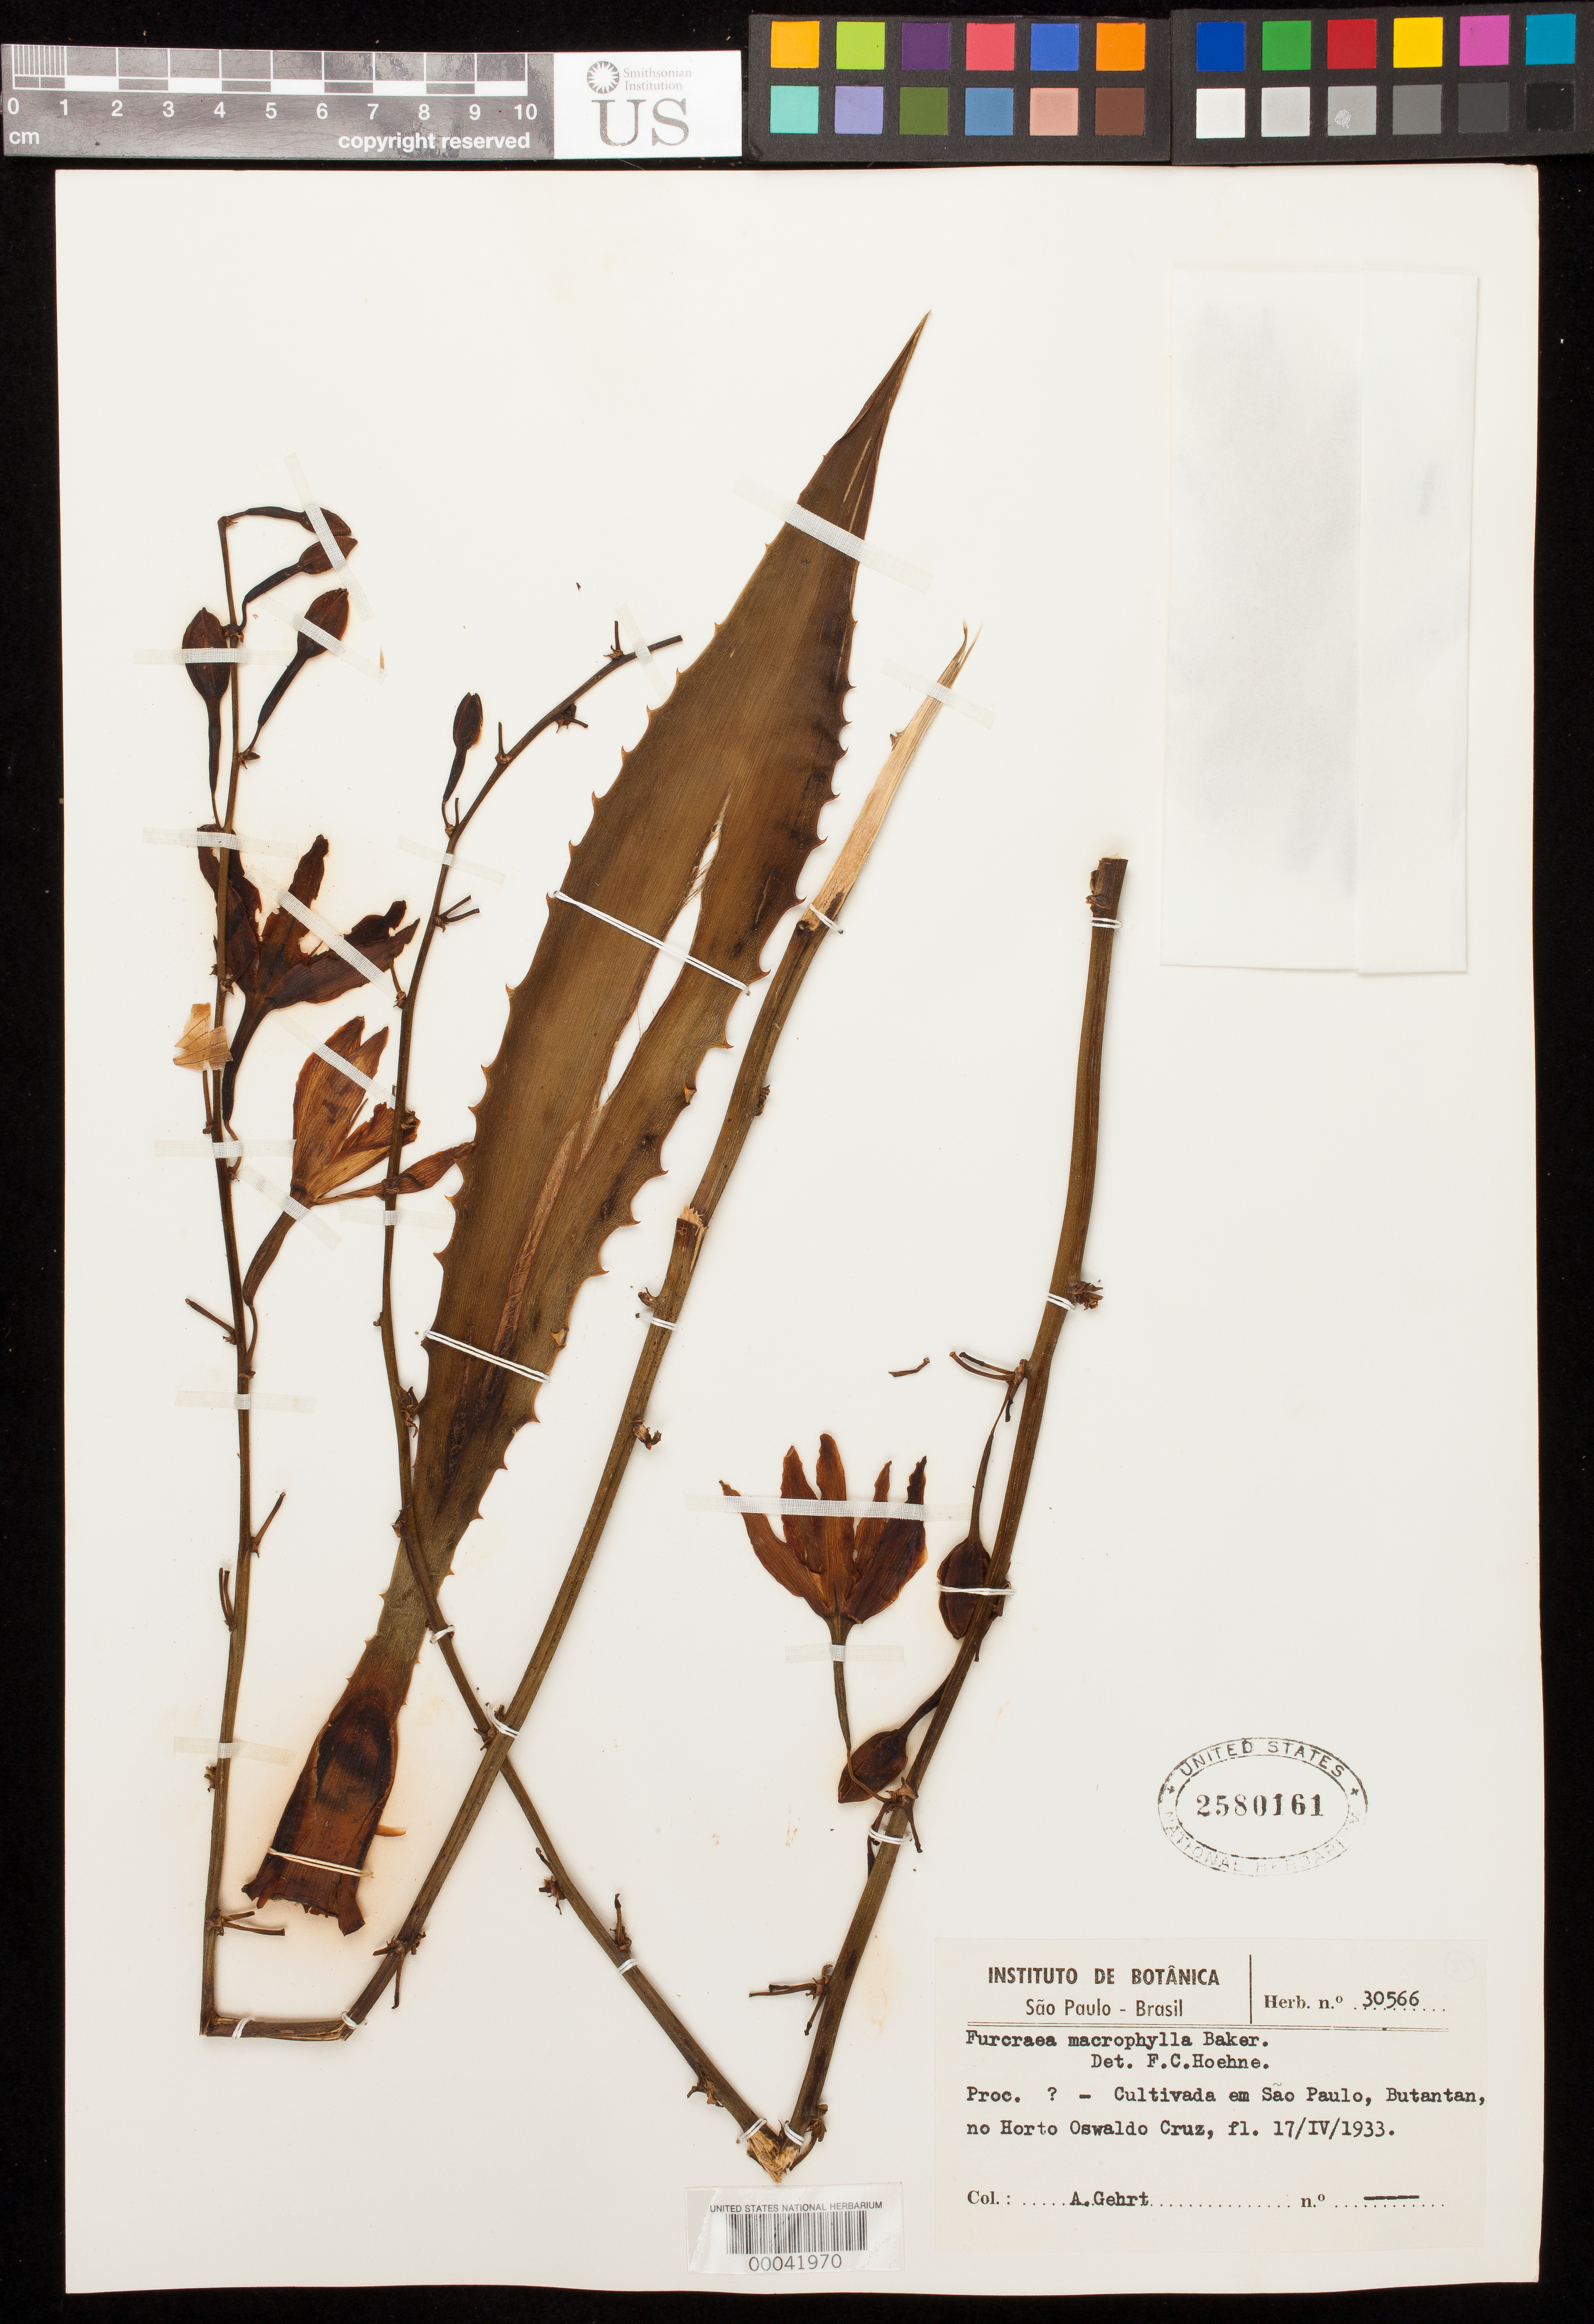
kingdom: Plantae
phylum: Tracheophyta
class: Liliopsida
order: Asparagales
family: Asparagaceae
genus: Furcraea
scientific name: Furcraea macrophylla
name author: Baker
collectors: A. Gehrt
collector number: H 30566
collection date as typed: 17 Apr 1933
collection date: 1933-04-17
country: Brazil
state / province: Minas Gerais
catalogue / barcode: US 2580161